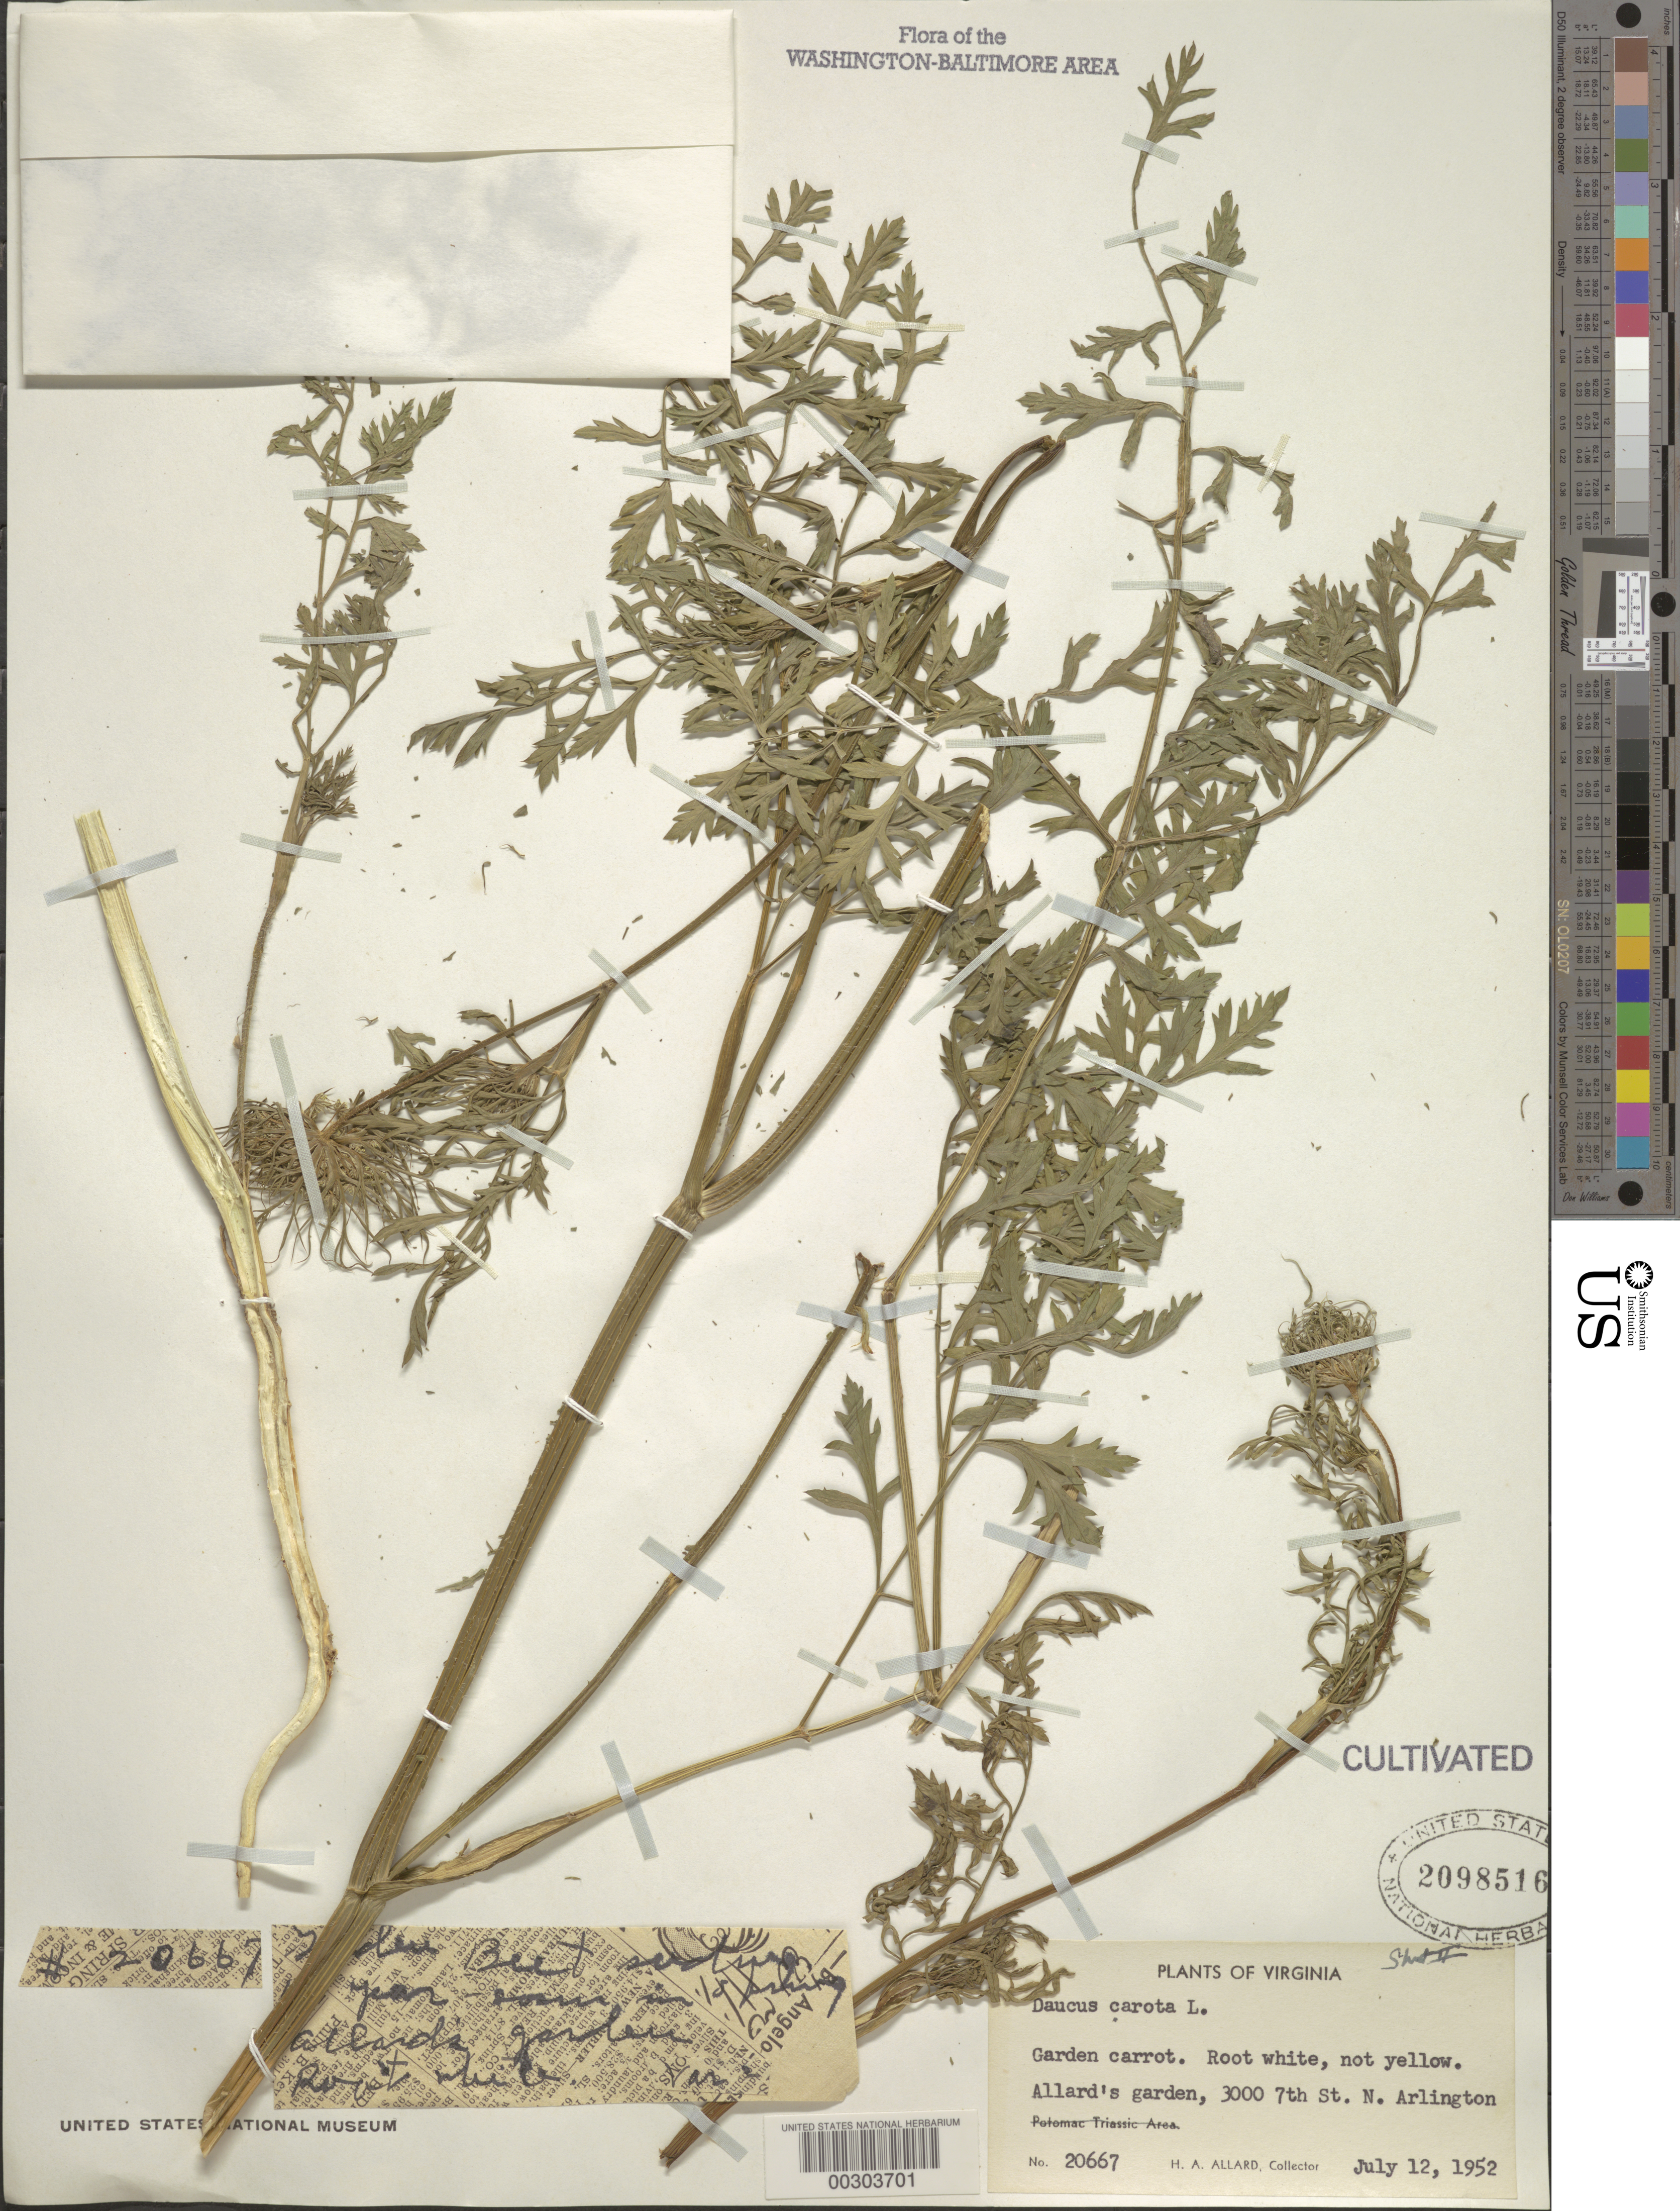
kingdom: Plantae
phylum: Tracheophyta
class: Magnoliopsida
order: Apiales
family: Apiaceae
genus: Daucus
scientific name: Daucus carota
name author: L.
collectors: H. A. Allard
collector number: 20667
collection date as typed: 12 Jul 1952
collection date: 1952-07-12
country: United States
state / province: Virginia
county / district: Arlington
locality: Arlington, 3000 7th St N, Allard's garden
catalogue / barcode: US 2098516